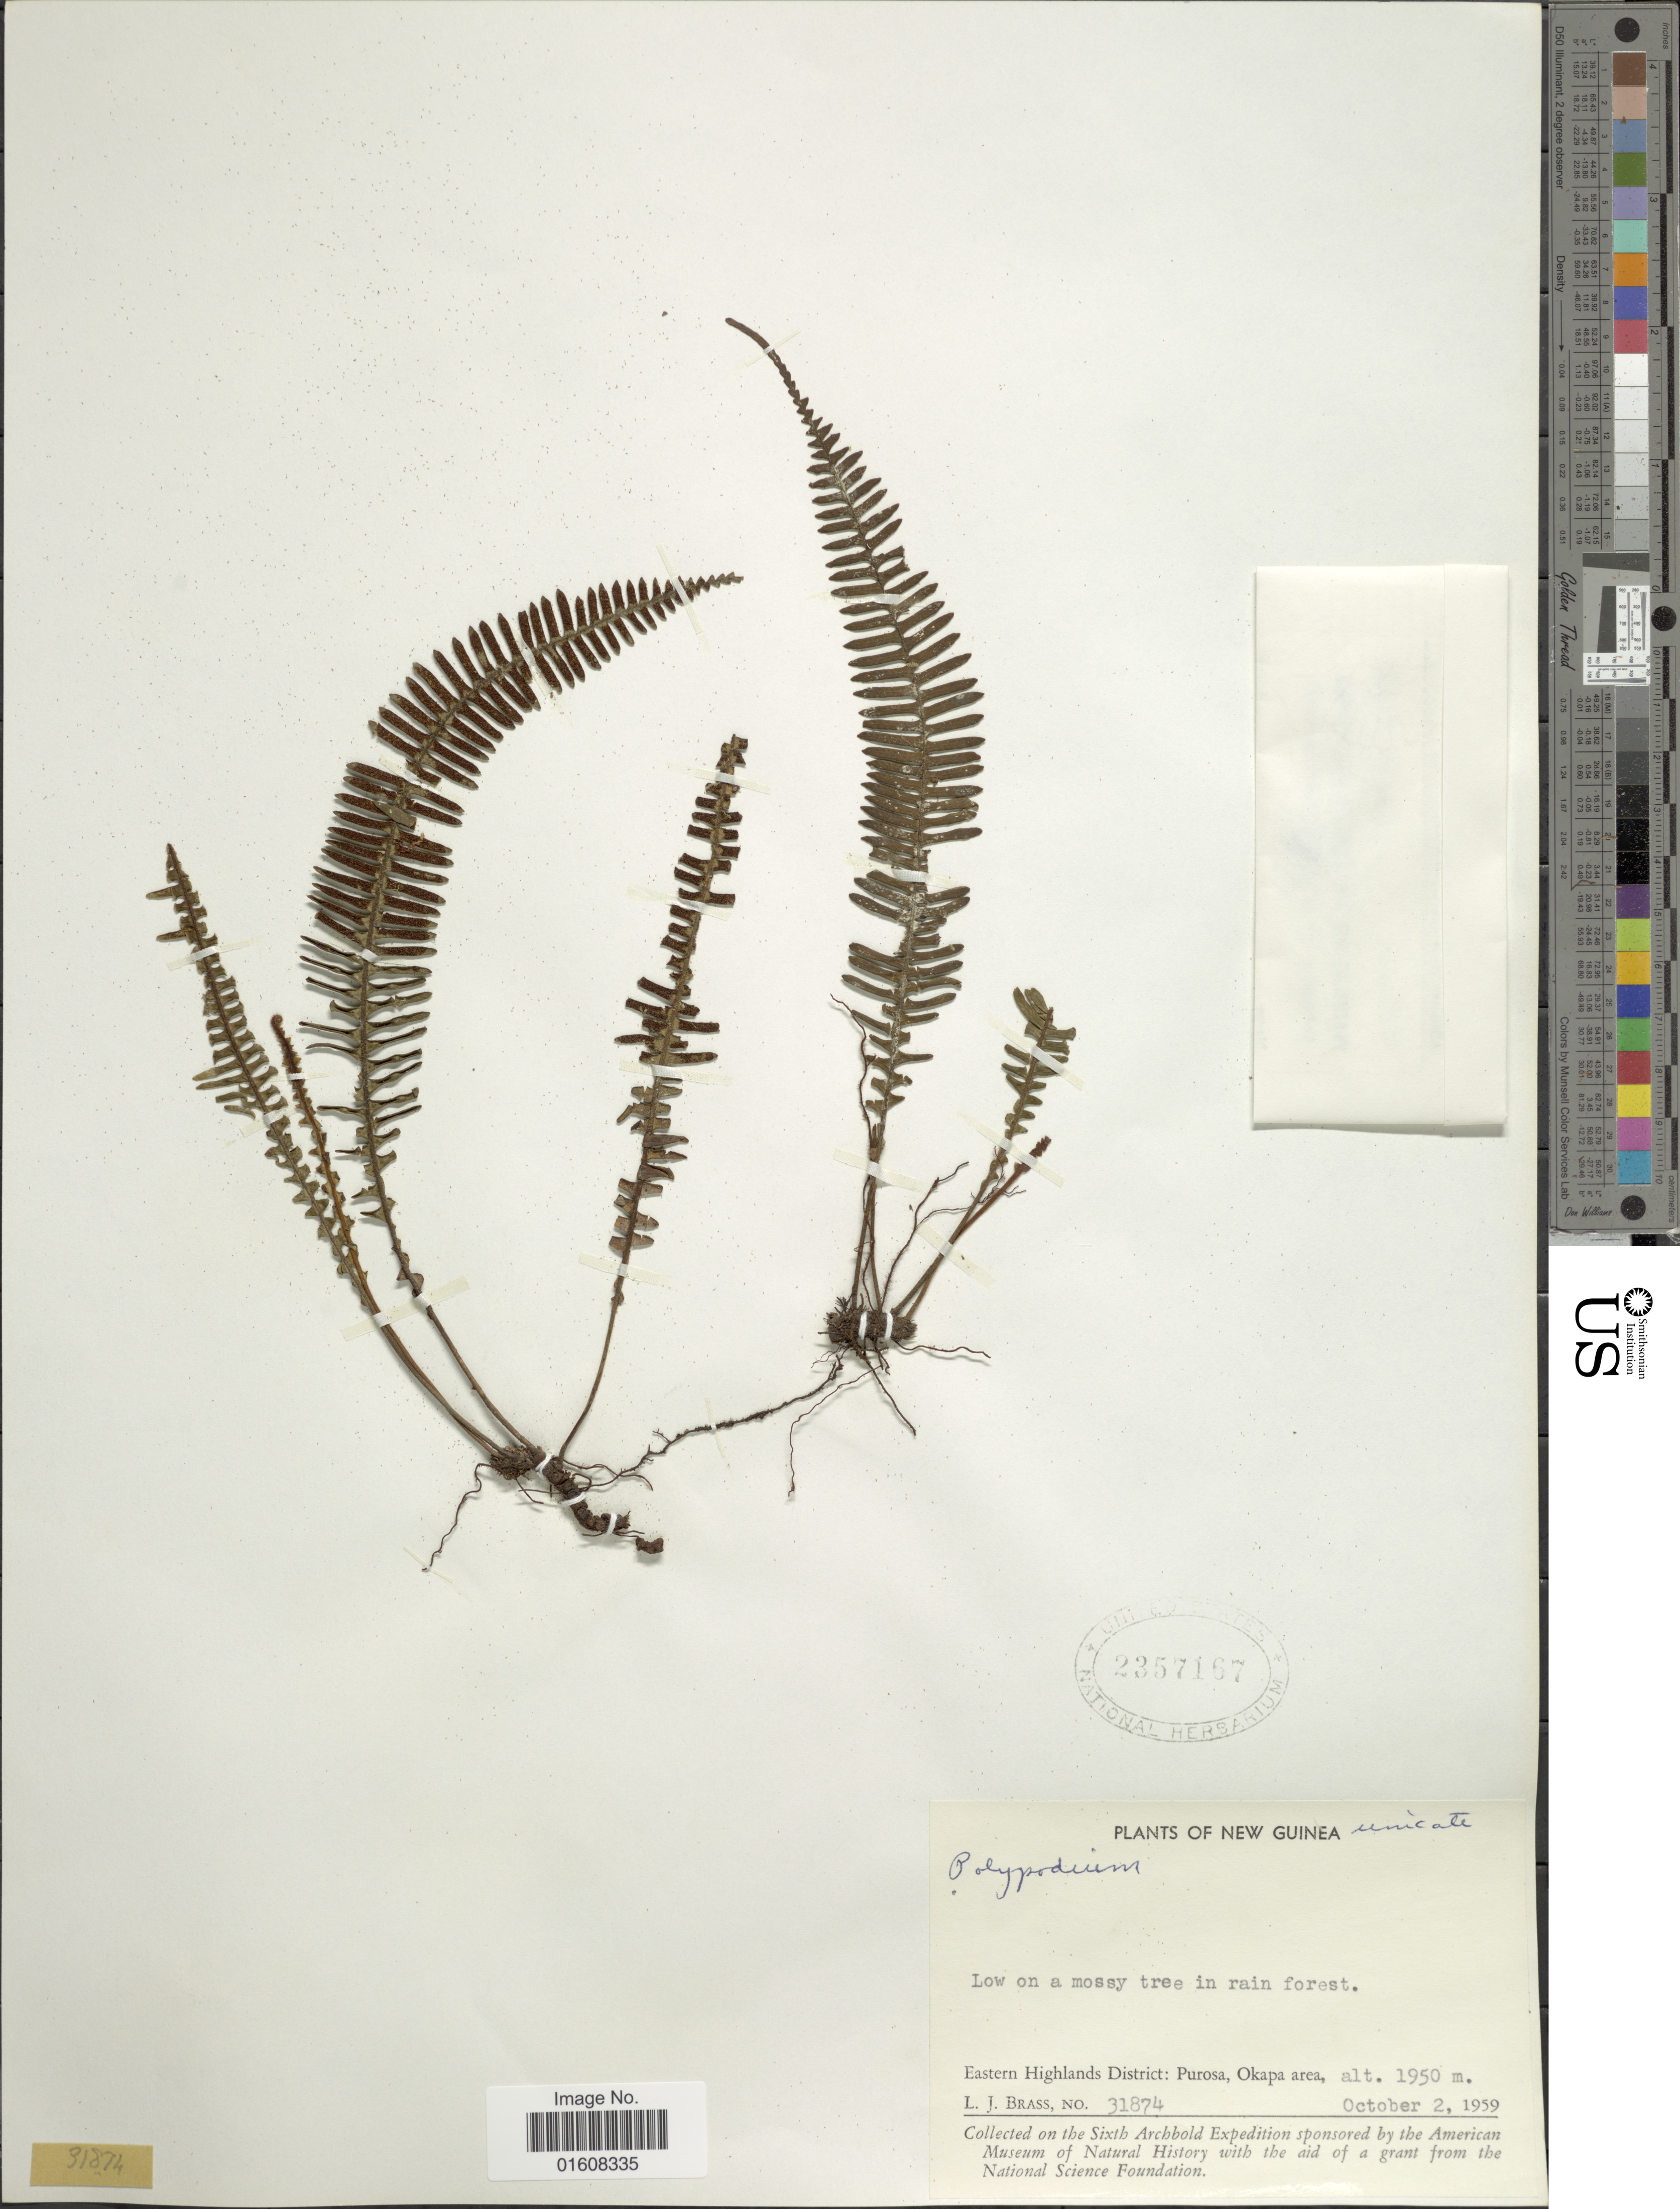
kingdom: Plantae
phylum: Tracheophyta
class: Polypodiopsida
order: Polypodiales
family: Polypodiaceae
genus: Grammitis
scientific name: Grammitis sp.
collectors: L. J. Brass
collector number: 31874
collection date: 1959-10-02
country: Papua New Guinea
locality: New Guinea. Eastern Highlands District: Purosa, Okapa area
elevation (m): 1950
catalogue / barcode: US 2357167